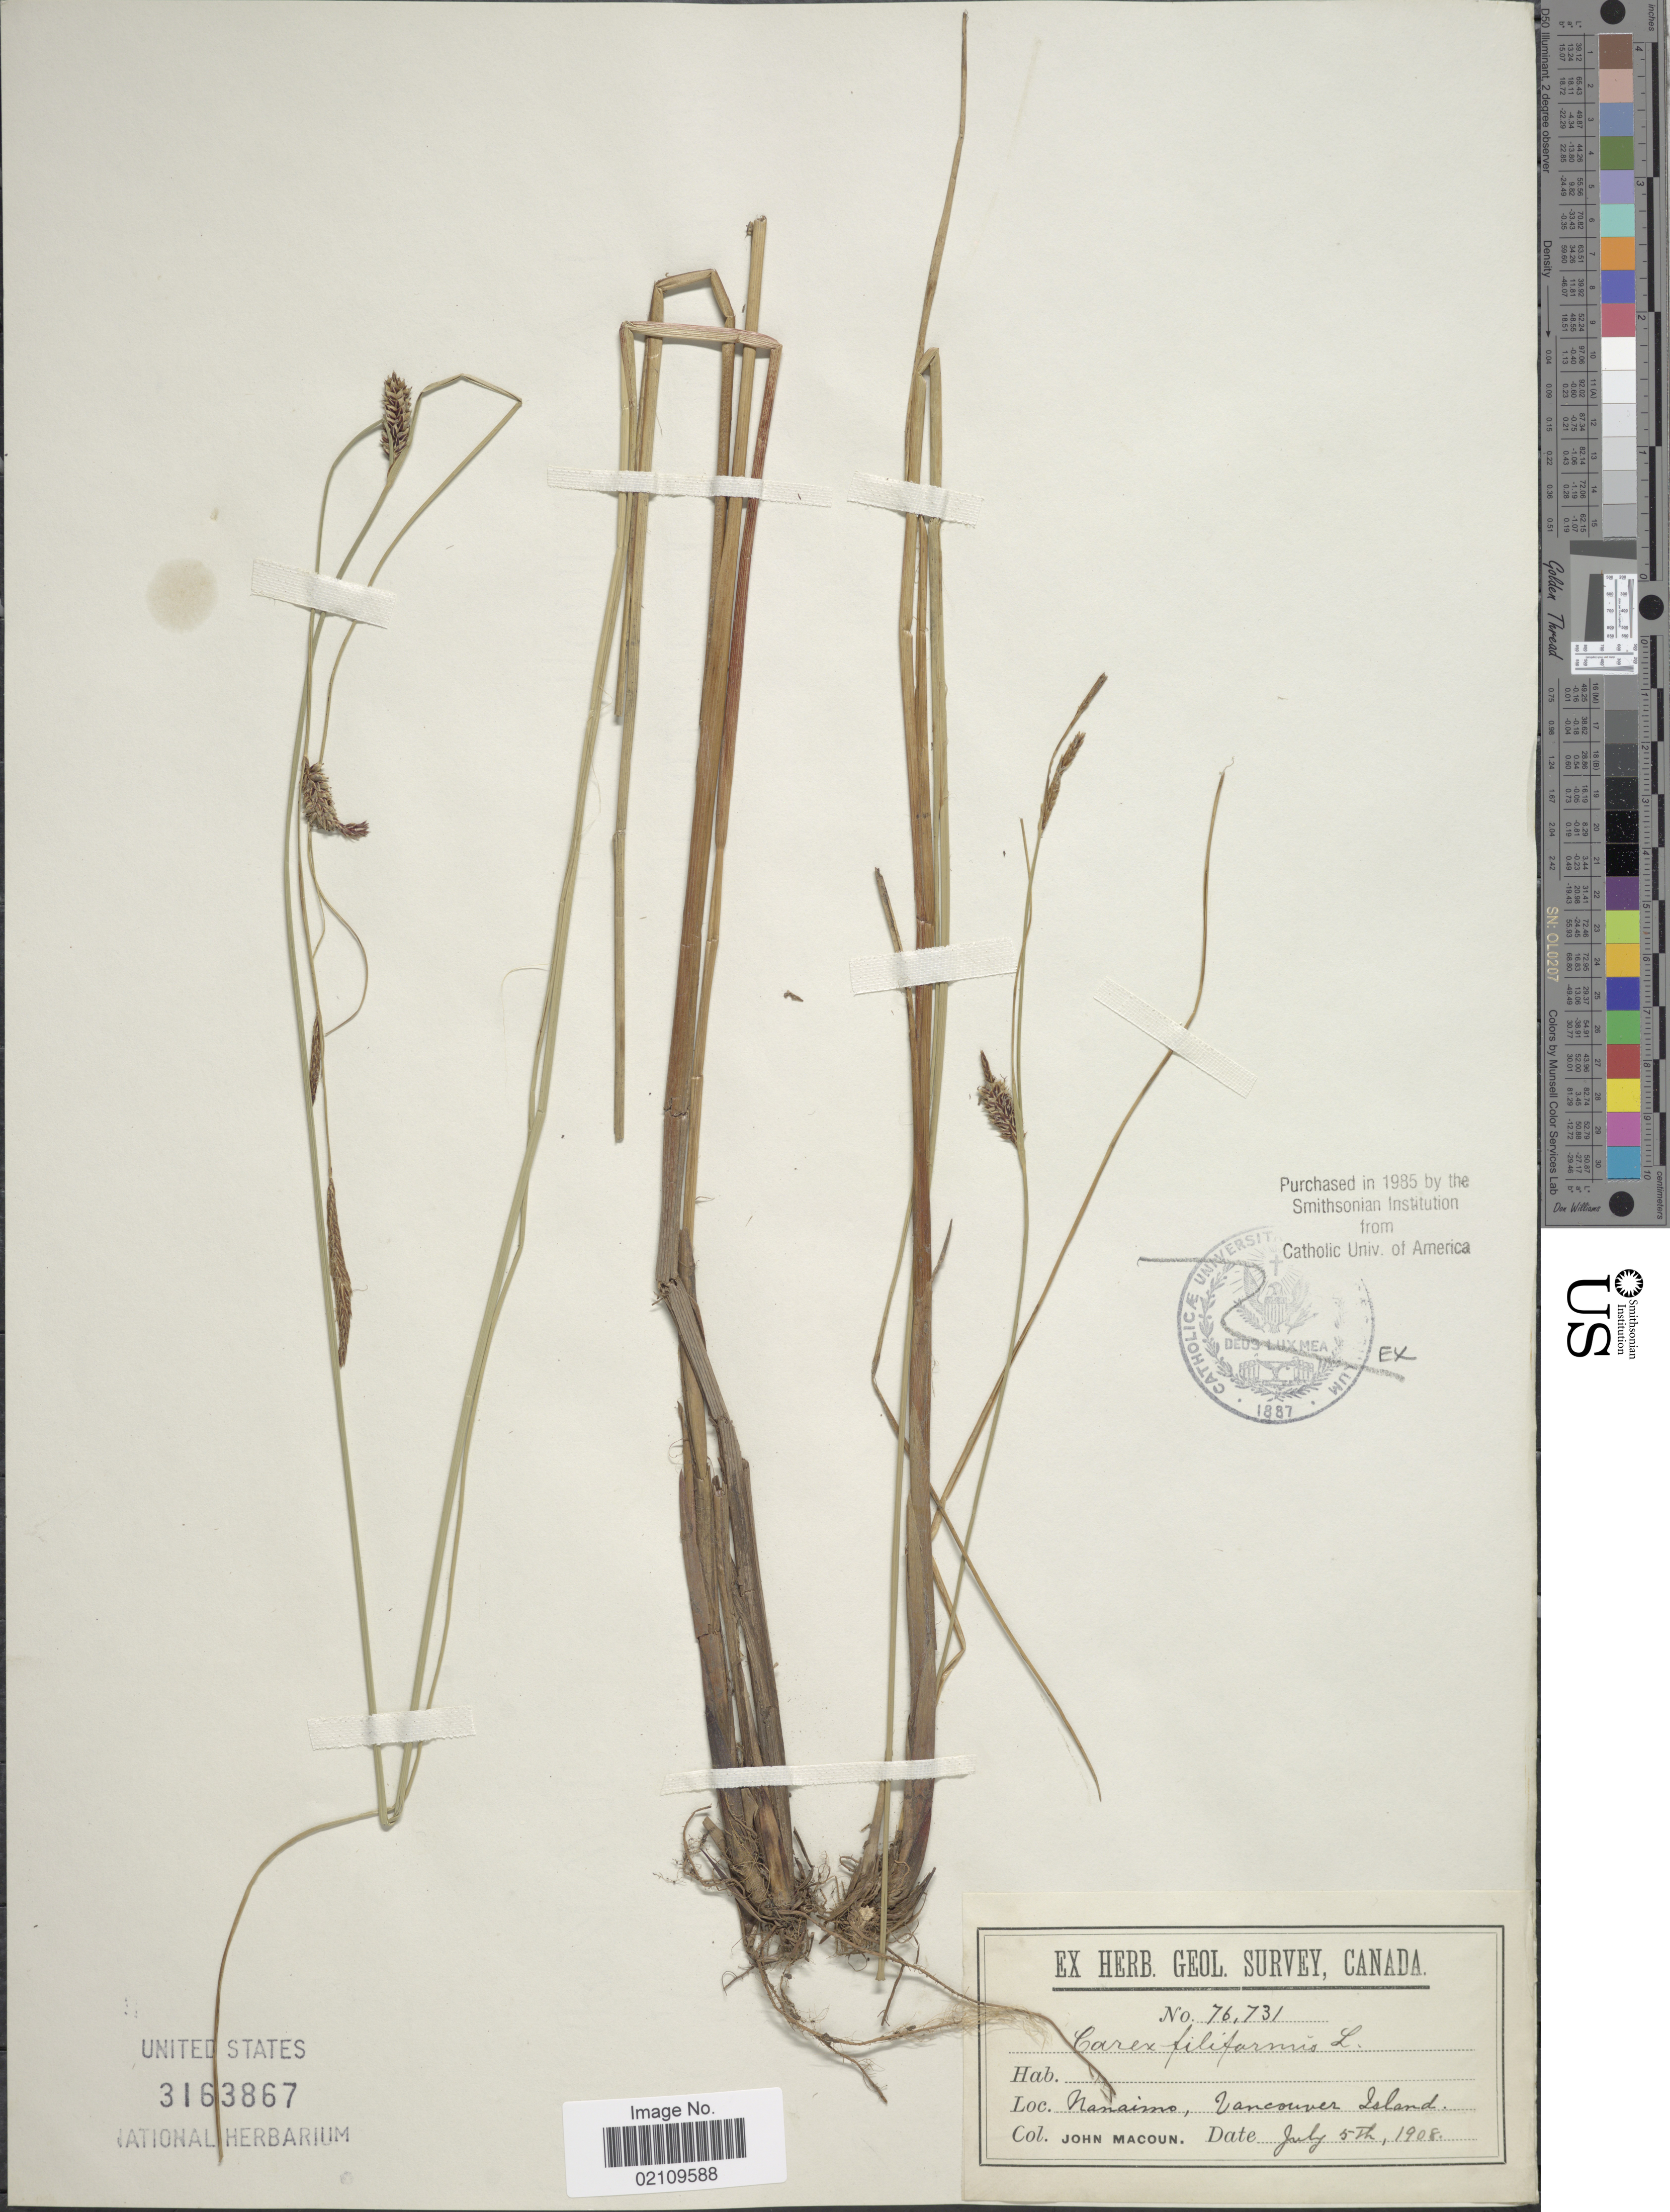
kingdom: Plantae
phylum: Tracheophyta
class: Liliopsida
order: Poales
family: Cyperaceae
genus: Carex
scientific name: Carex lasiocarpa var. americana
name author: Fernald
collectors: J. Macoun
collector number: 76731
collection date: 1908-07-05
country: Canada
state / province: British Columbia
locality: Nanaimo, Vancouver Island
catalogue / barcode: US 3163867